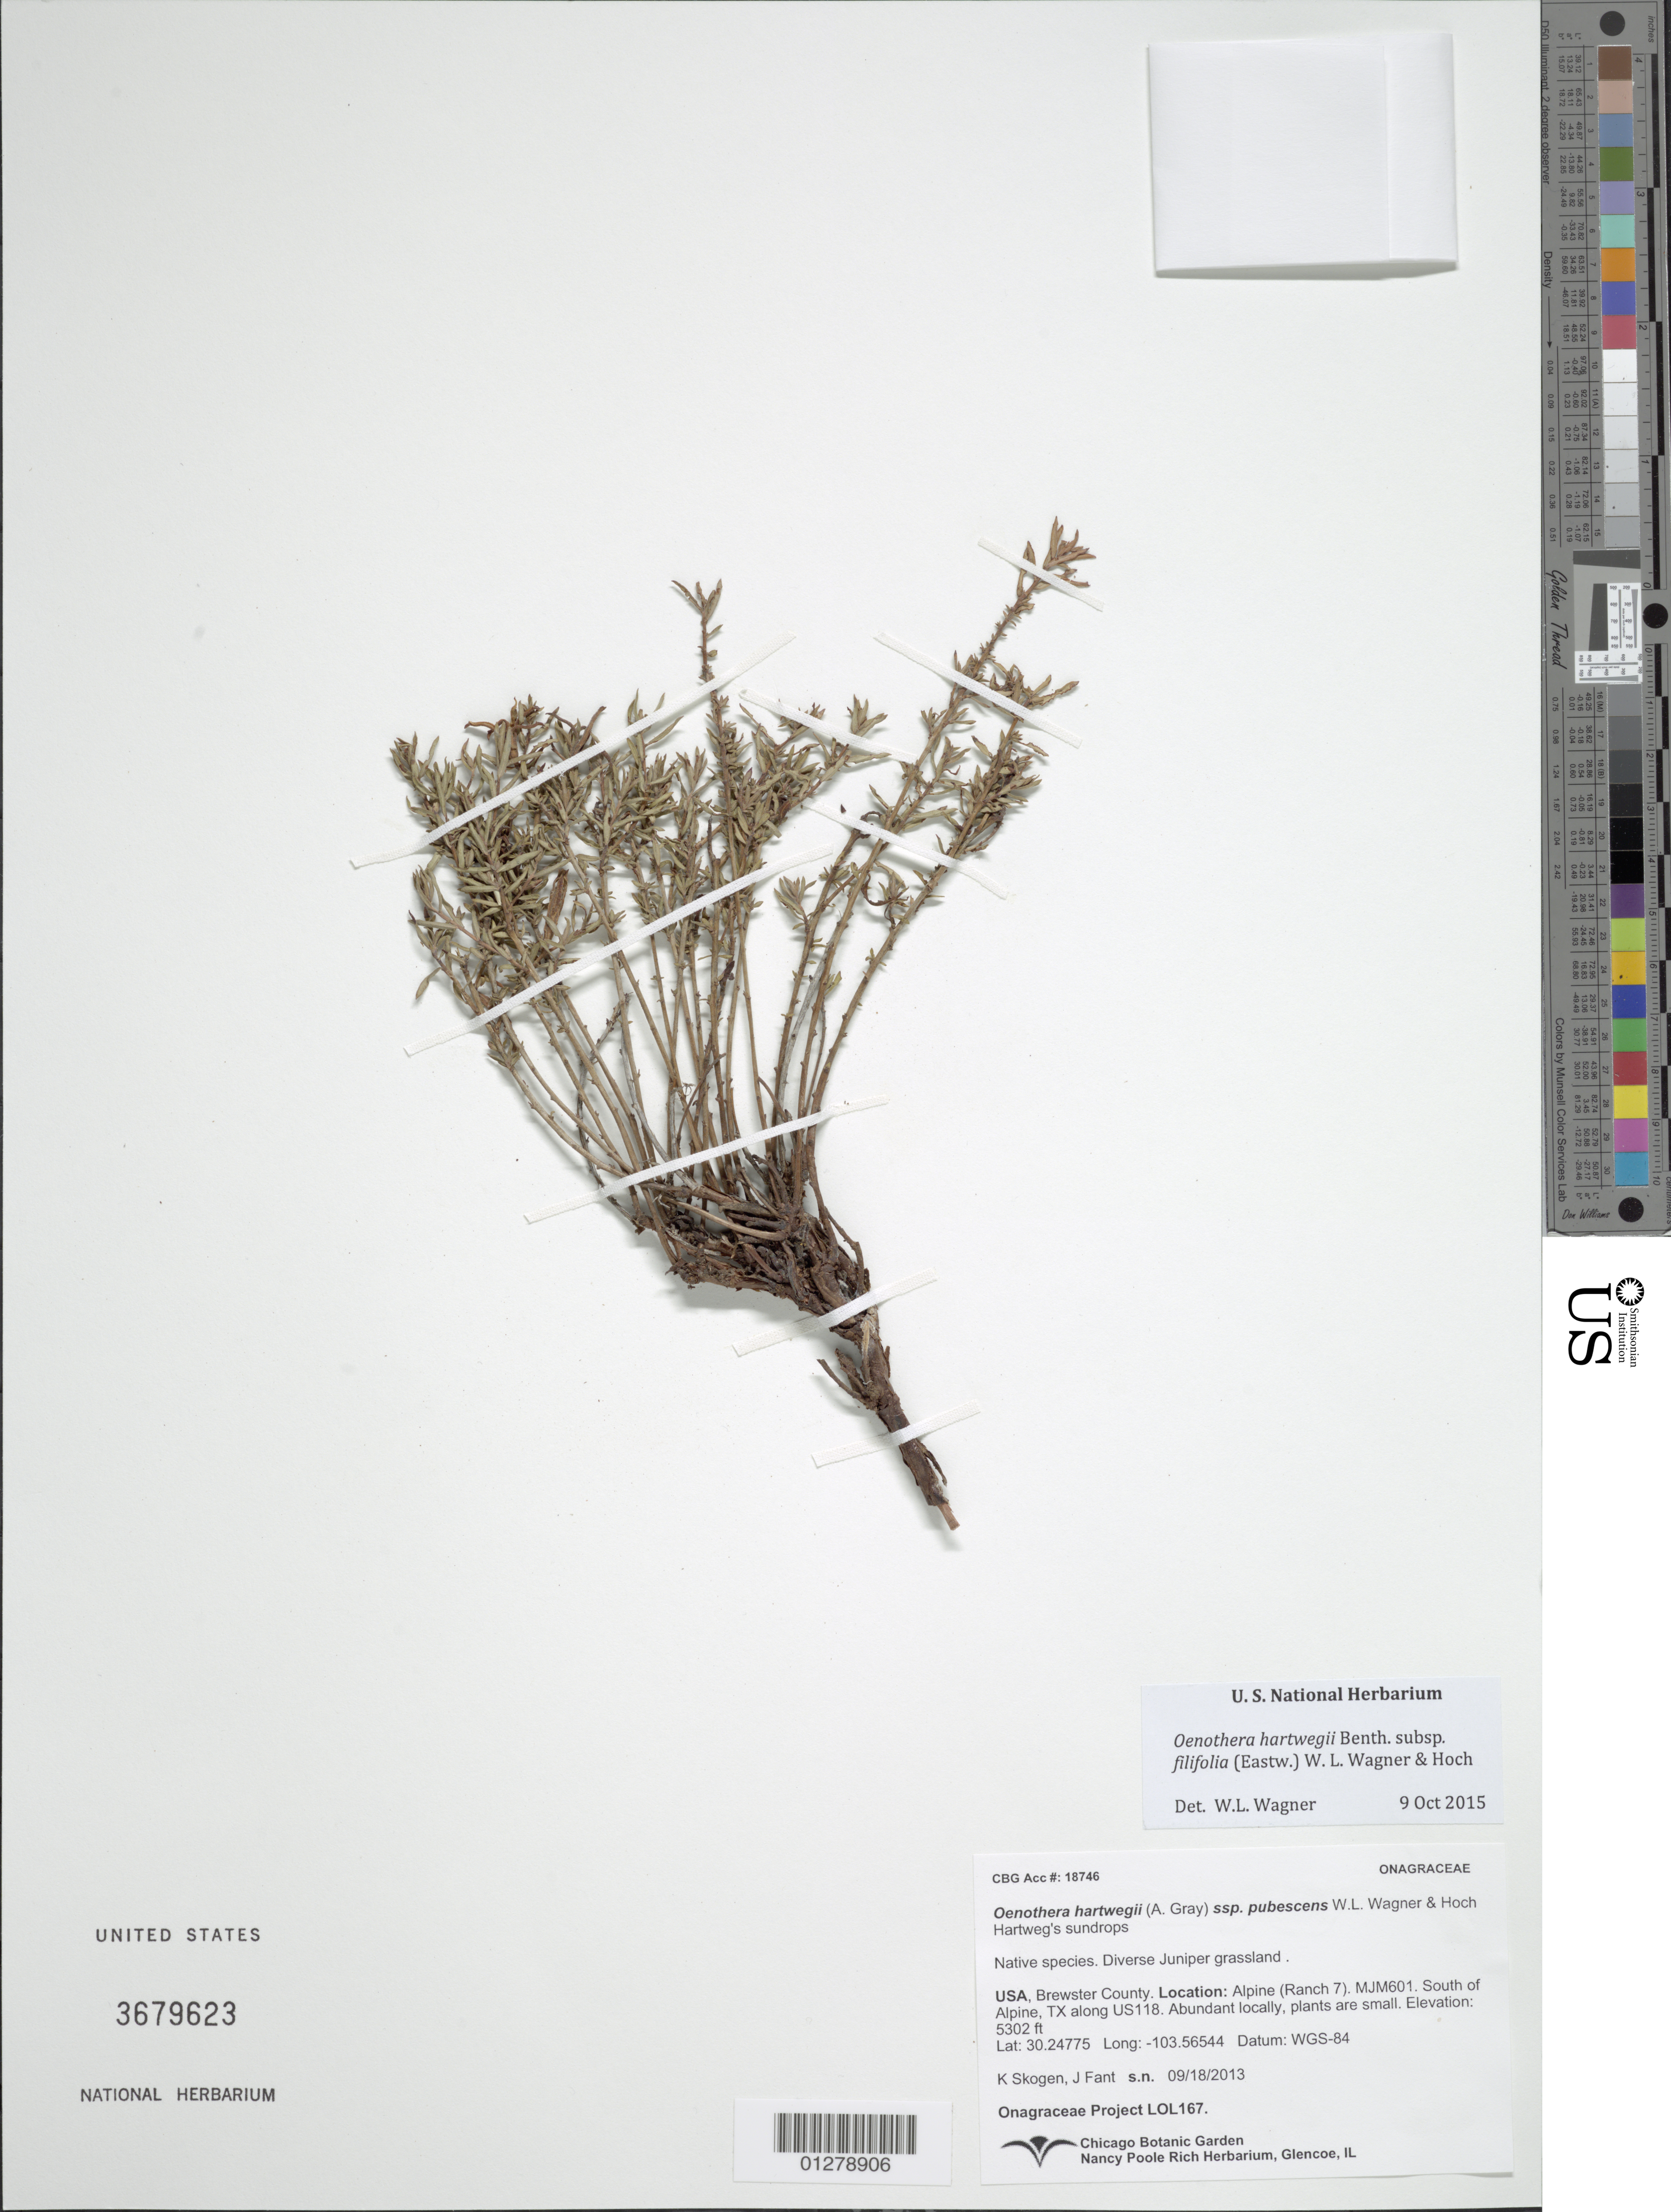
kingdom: Plantae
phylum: Tracheophyta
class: Magnoliopsida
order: Myrtales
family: Onagraceae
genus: Oenothera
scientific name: Oenothera hartwegii subsp. filifolia x O. hartwegii subsp. pubescens (A. Gray) W.L. Wagner & Hoch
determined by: Cooper, B. J.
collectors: Onagraceae Project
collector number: LOL 167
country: United States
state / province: Texas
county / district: Brewster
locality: MJM601. South of Alpine, TX along US118. Abundant locally, plants are small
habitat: diverse Juniper grassland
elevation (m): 1616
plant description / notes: CHIC, US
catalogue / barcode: US 3679623